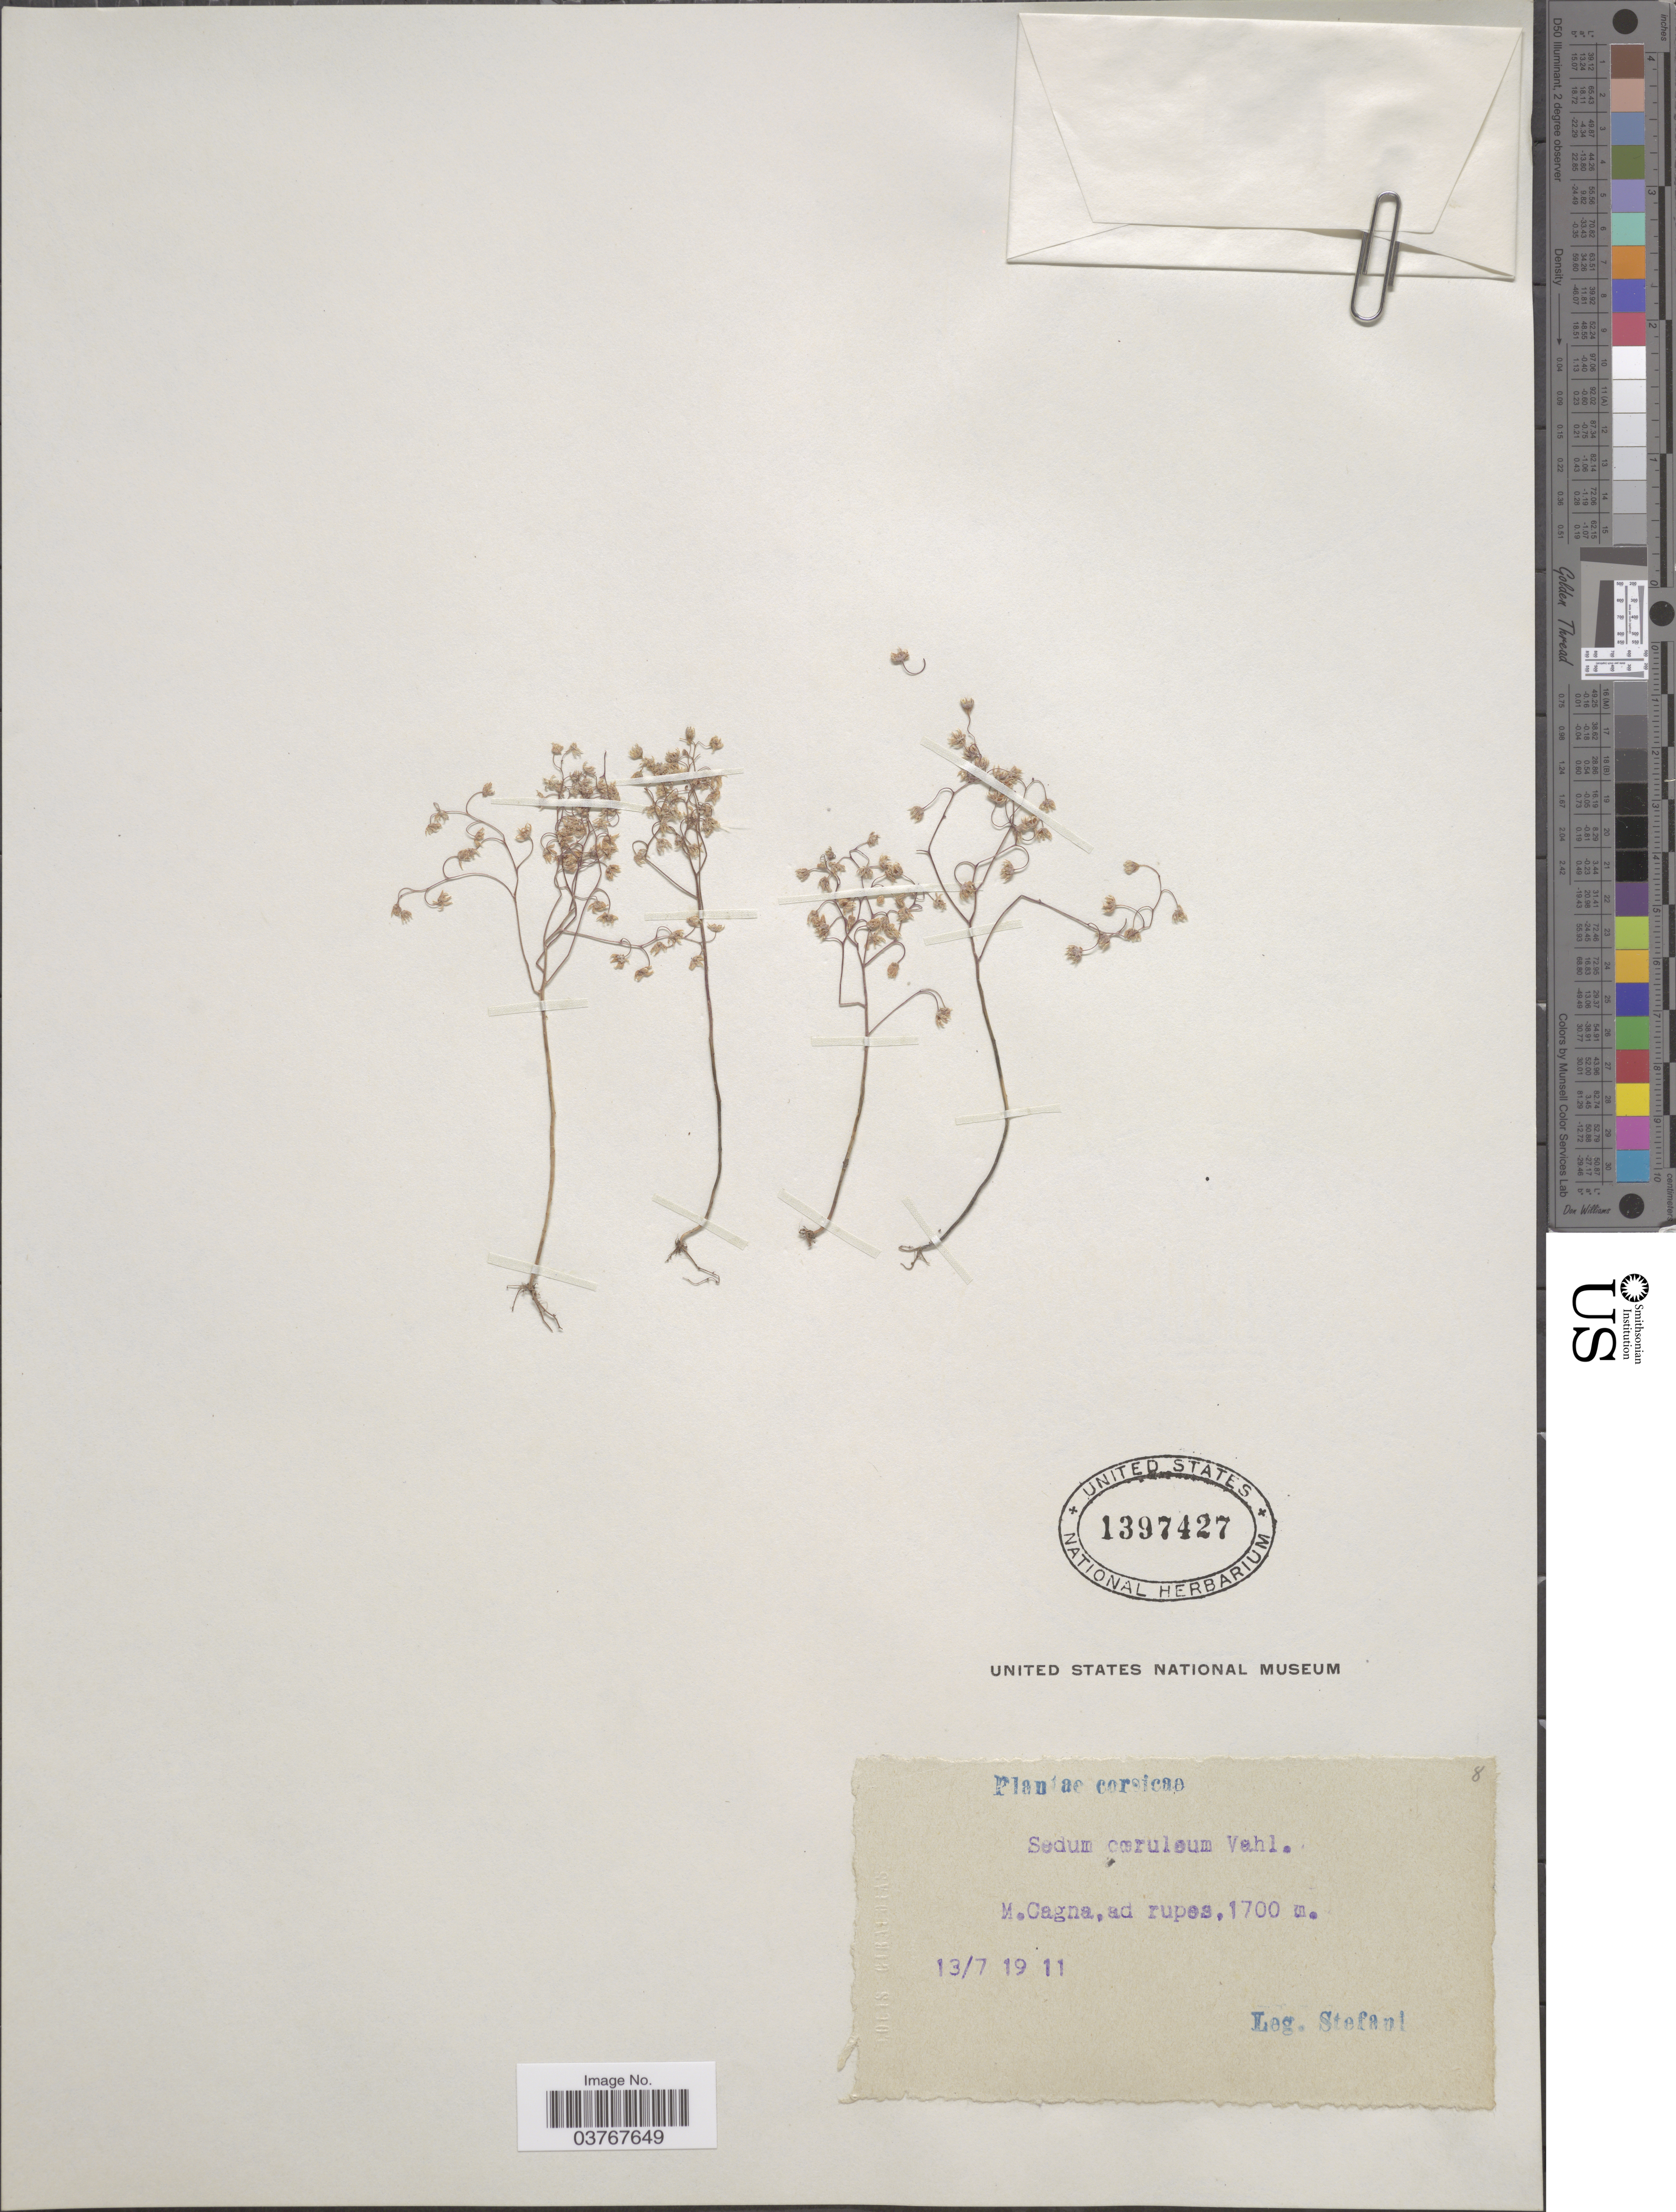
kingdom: Plantae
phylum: Tracheophyta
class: Magnoliopsida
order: Saxifragales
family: Crassulaceae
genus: Sedum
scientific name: Sedum coeruleum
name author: Vahl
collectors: Stefani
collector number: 8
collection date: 1911-07-13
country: France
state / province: Corsica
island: Corse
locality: M.Cagna, ad rupes.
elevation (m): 1700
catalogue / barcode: US 1397427